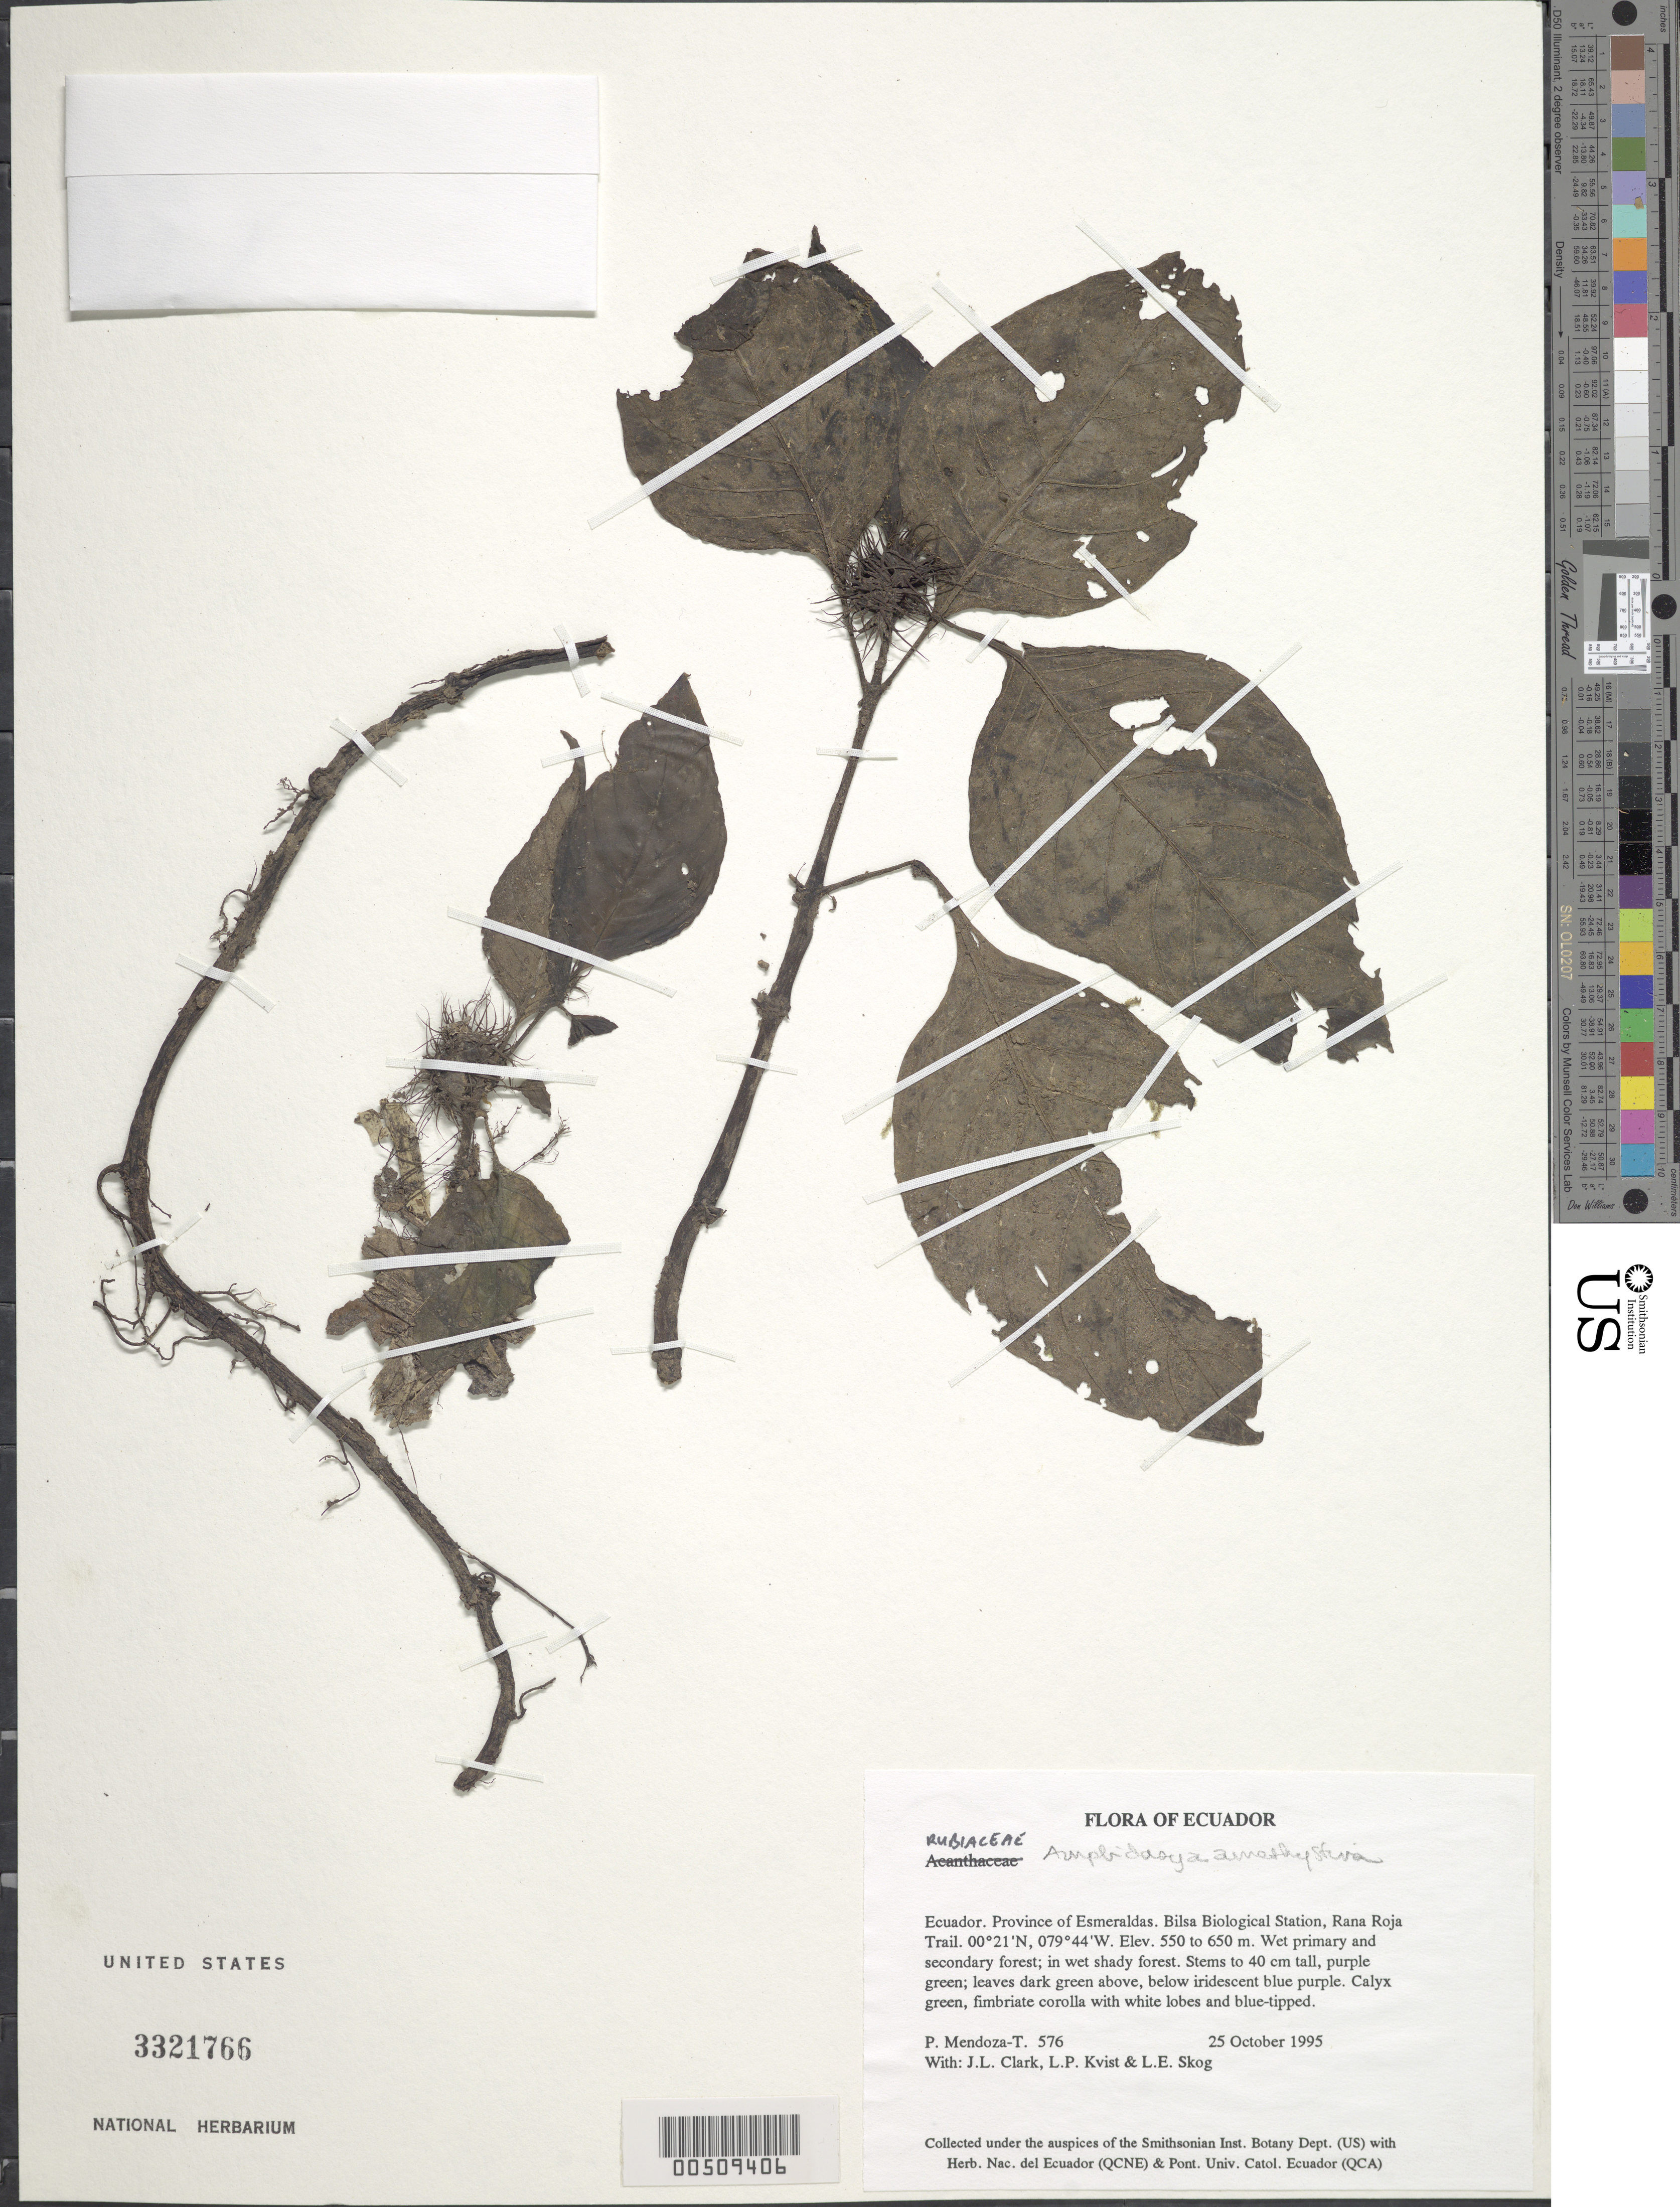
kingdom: Plantae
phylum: Tracheophyta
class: Magnoliopsida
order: Gentianales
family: Rubiaceae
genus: Amphidasya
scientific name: Amphidasya amethystina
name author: J.L. Clark & C.M. Taylor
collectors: P. Mendoza-T., J. L. Clark, L. P. Kvist & L. E. Skog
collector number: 576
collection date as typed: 25 Oct 1995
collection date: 1995-10-25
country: Ecuador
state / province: Esmeraldas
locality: Bilsa Biological Station, Rana Roja Trail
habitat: Wet primary and secondary forest; in wet shady forest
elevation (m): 550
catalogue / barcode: US 3321766